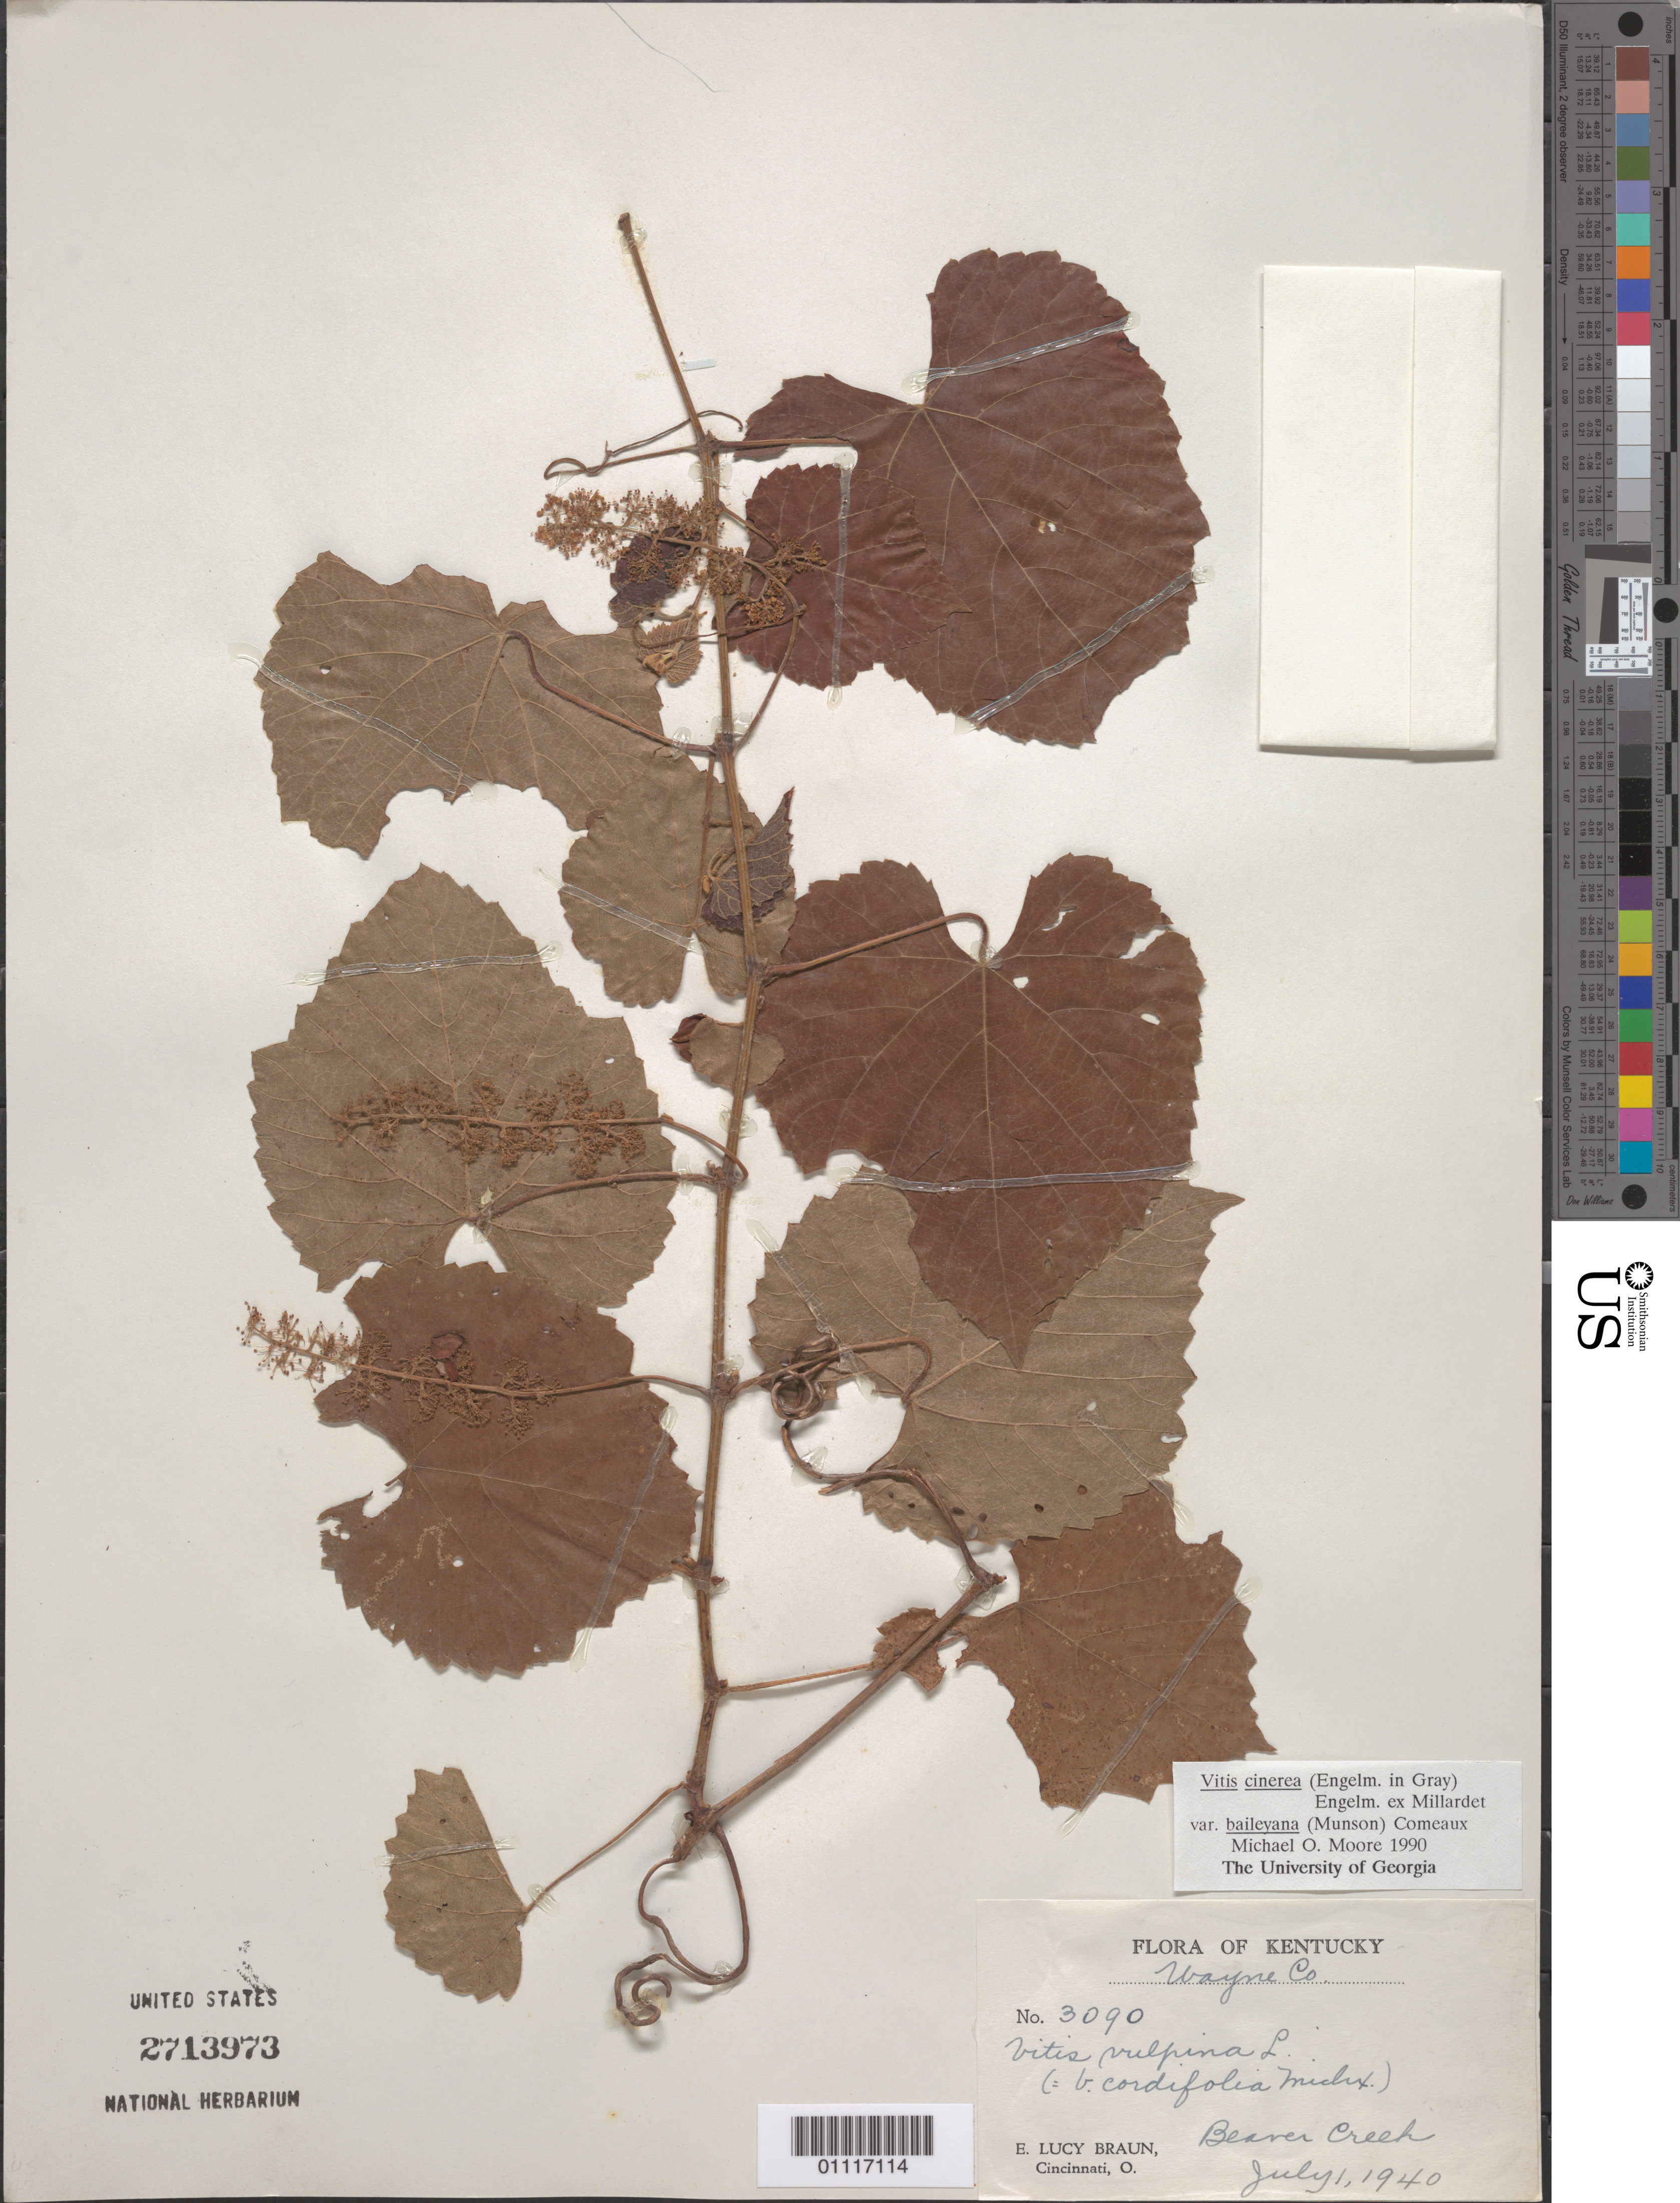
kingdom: Plantae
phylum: Tracheophyta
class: Magnoliopsida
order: Vitales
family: Vitaceae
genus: Vitis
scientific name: Vitis cinerea var. baileyana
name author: (Munson) Comeaux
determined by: Moore, M. O.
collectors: E. L. Braun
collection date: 1940-07-01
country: United States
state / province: Kentucky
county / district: Wayne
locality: Beaver creek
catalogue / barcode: US 2713973